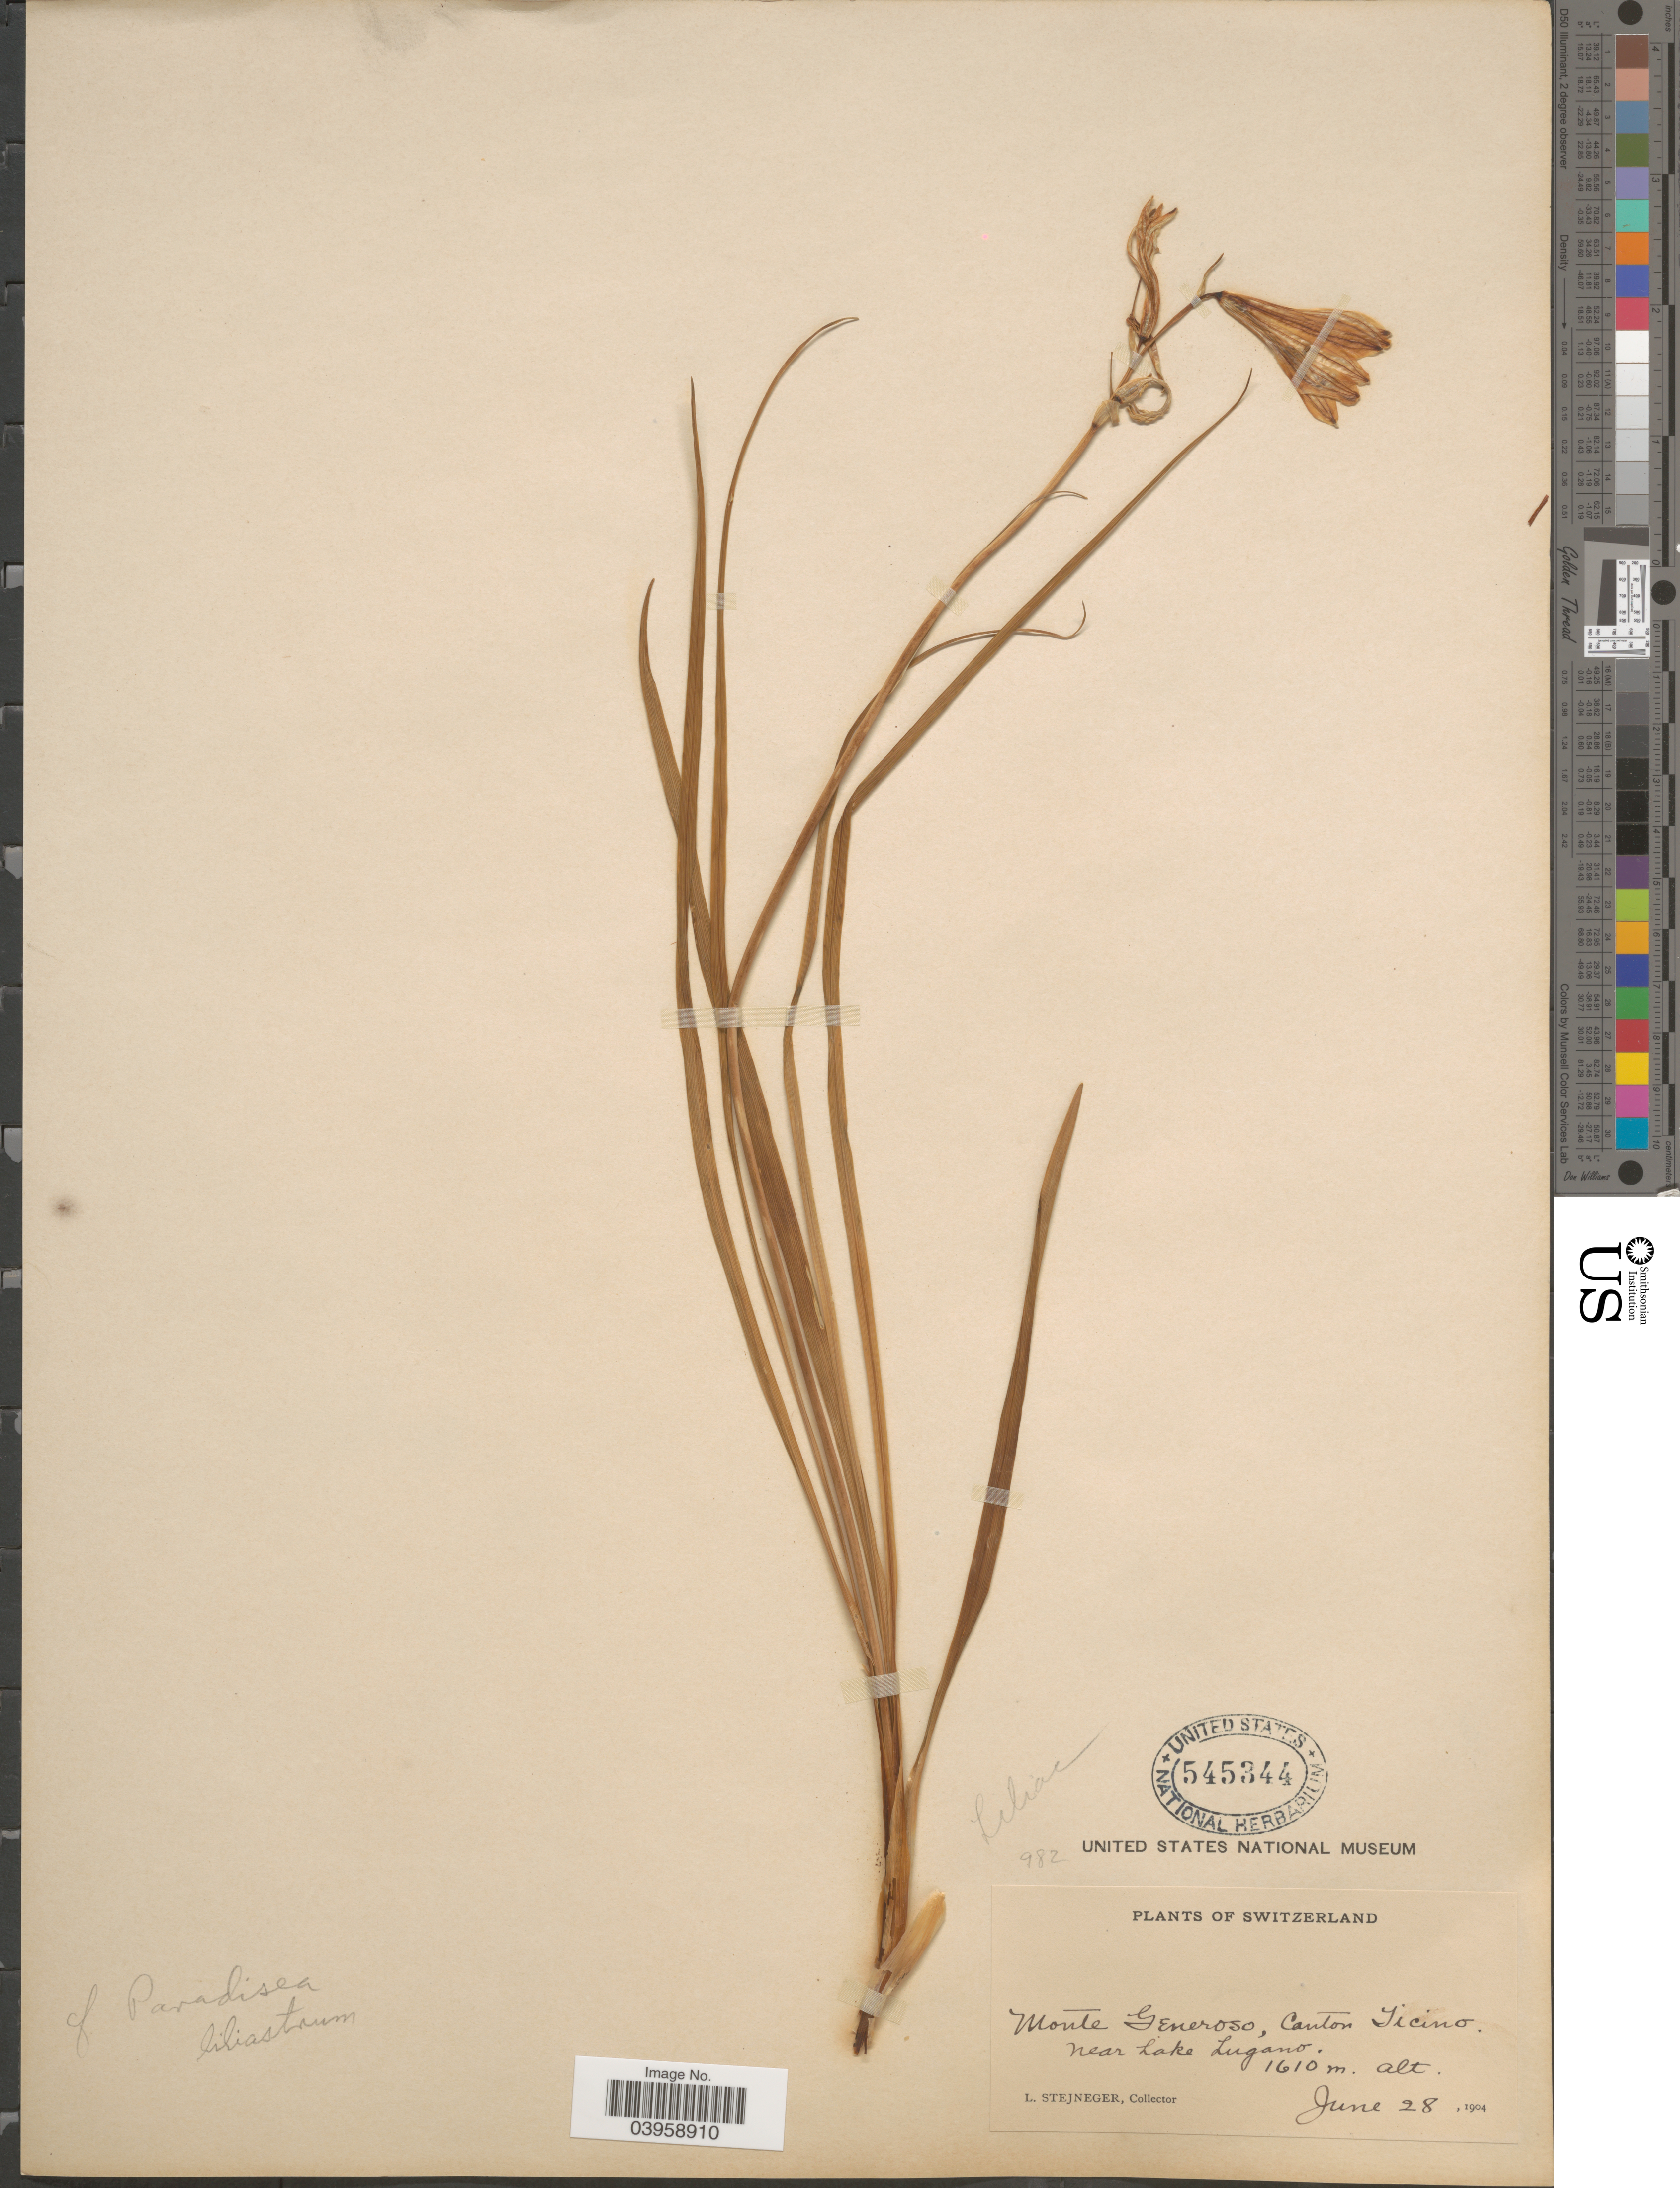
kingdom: Plantae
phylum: Tracheophyta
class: Liliopsida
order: Asparagales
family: Asparagaceae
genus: Paradisea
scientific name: Paradisea liliastrum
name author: Bertol.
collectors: L. Stejneger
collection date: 1904-06-28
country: Switzerland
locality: Monte Generoso, Canton Ticino near Lake Lugano.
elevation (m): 1610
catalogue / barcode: US 545344